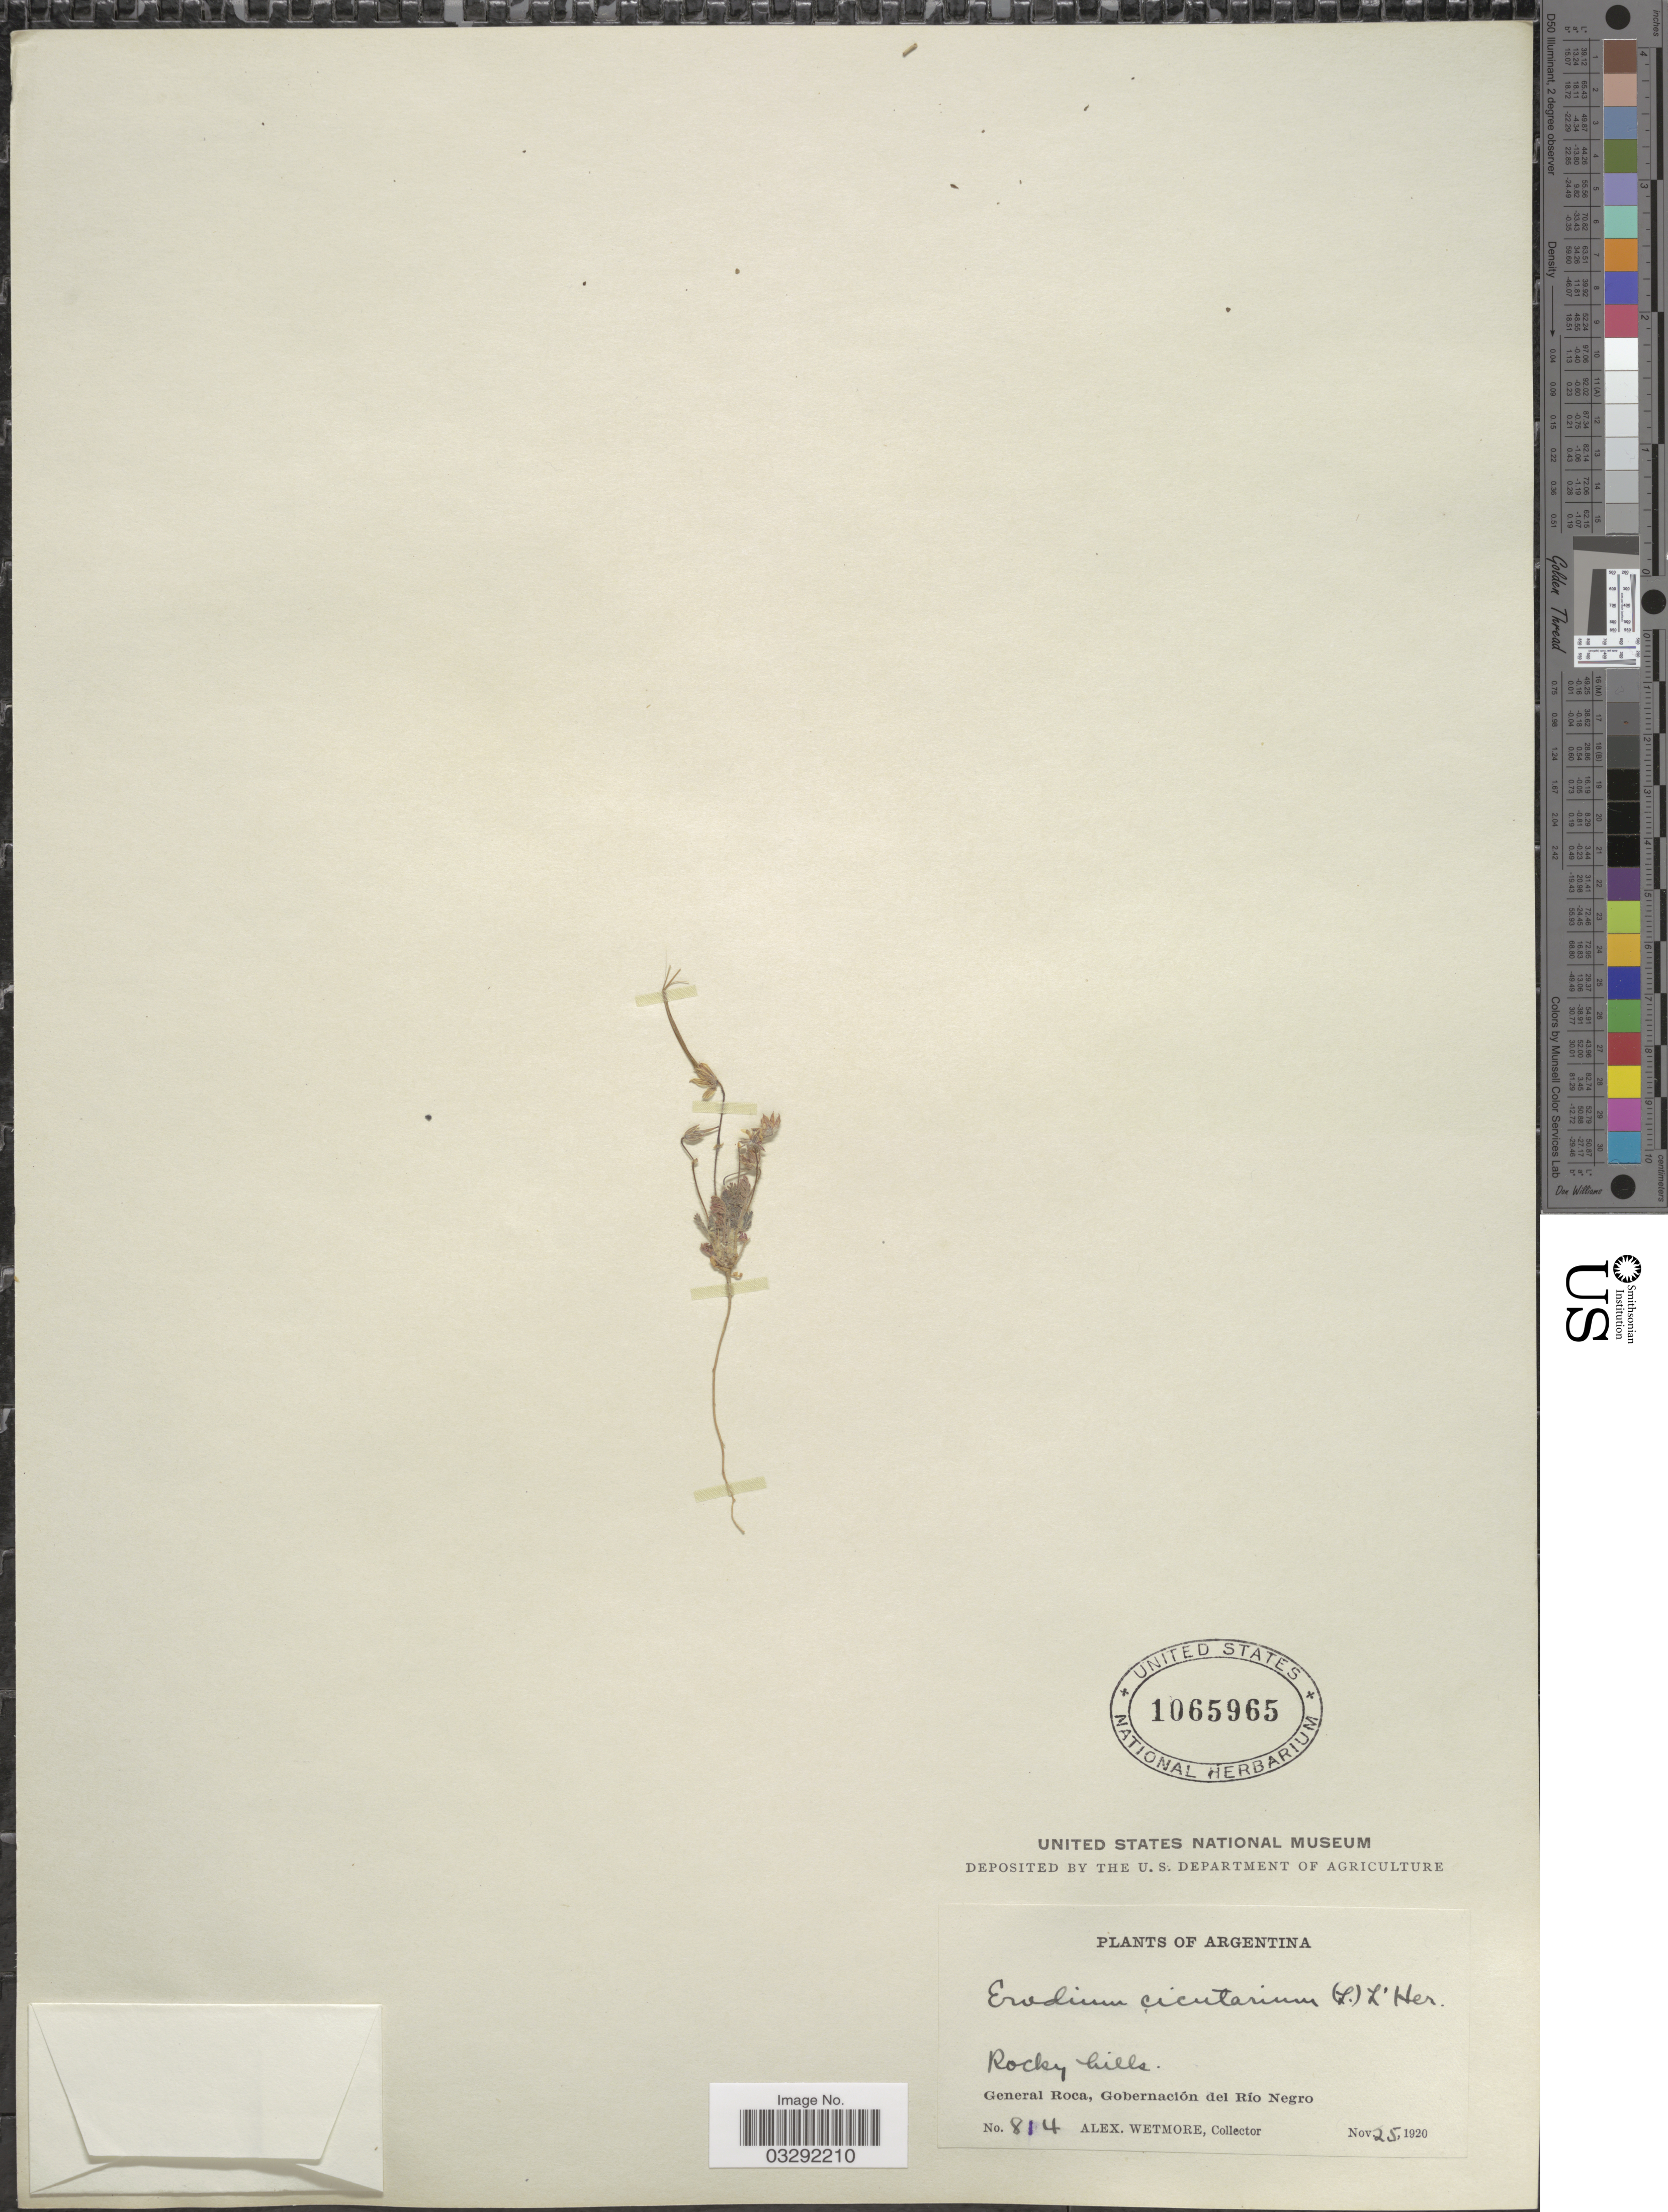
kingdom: Plantae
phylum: Tracheophyta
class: Magnoliopsida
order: Geraniales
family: Geraniaceae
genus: Erodium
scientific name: Erodium cicutarium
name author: (L.) L'Hér.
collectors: A. Wetmore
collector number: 814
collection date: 1920-11-25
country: Argentina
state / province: Rio Negro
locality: General Roca, Gobernación del Río Negro.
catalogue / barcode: US 1065965